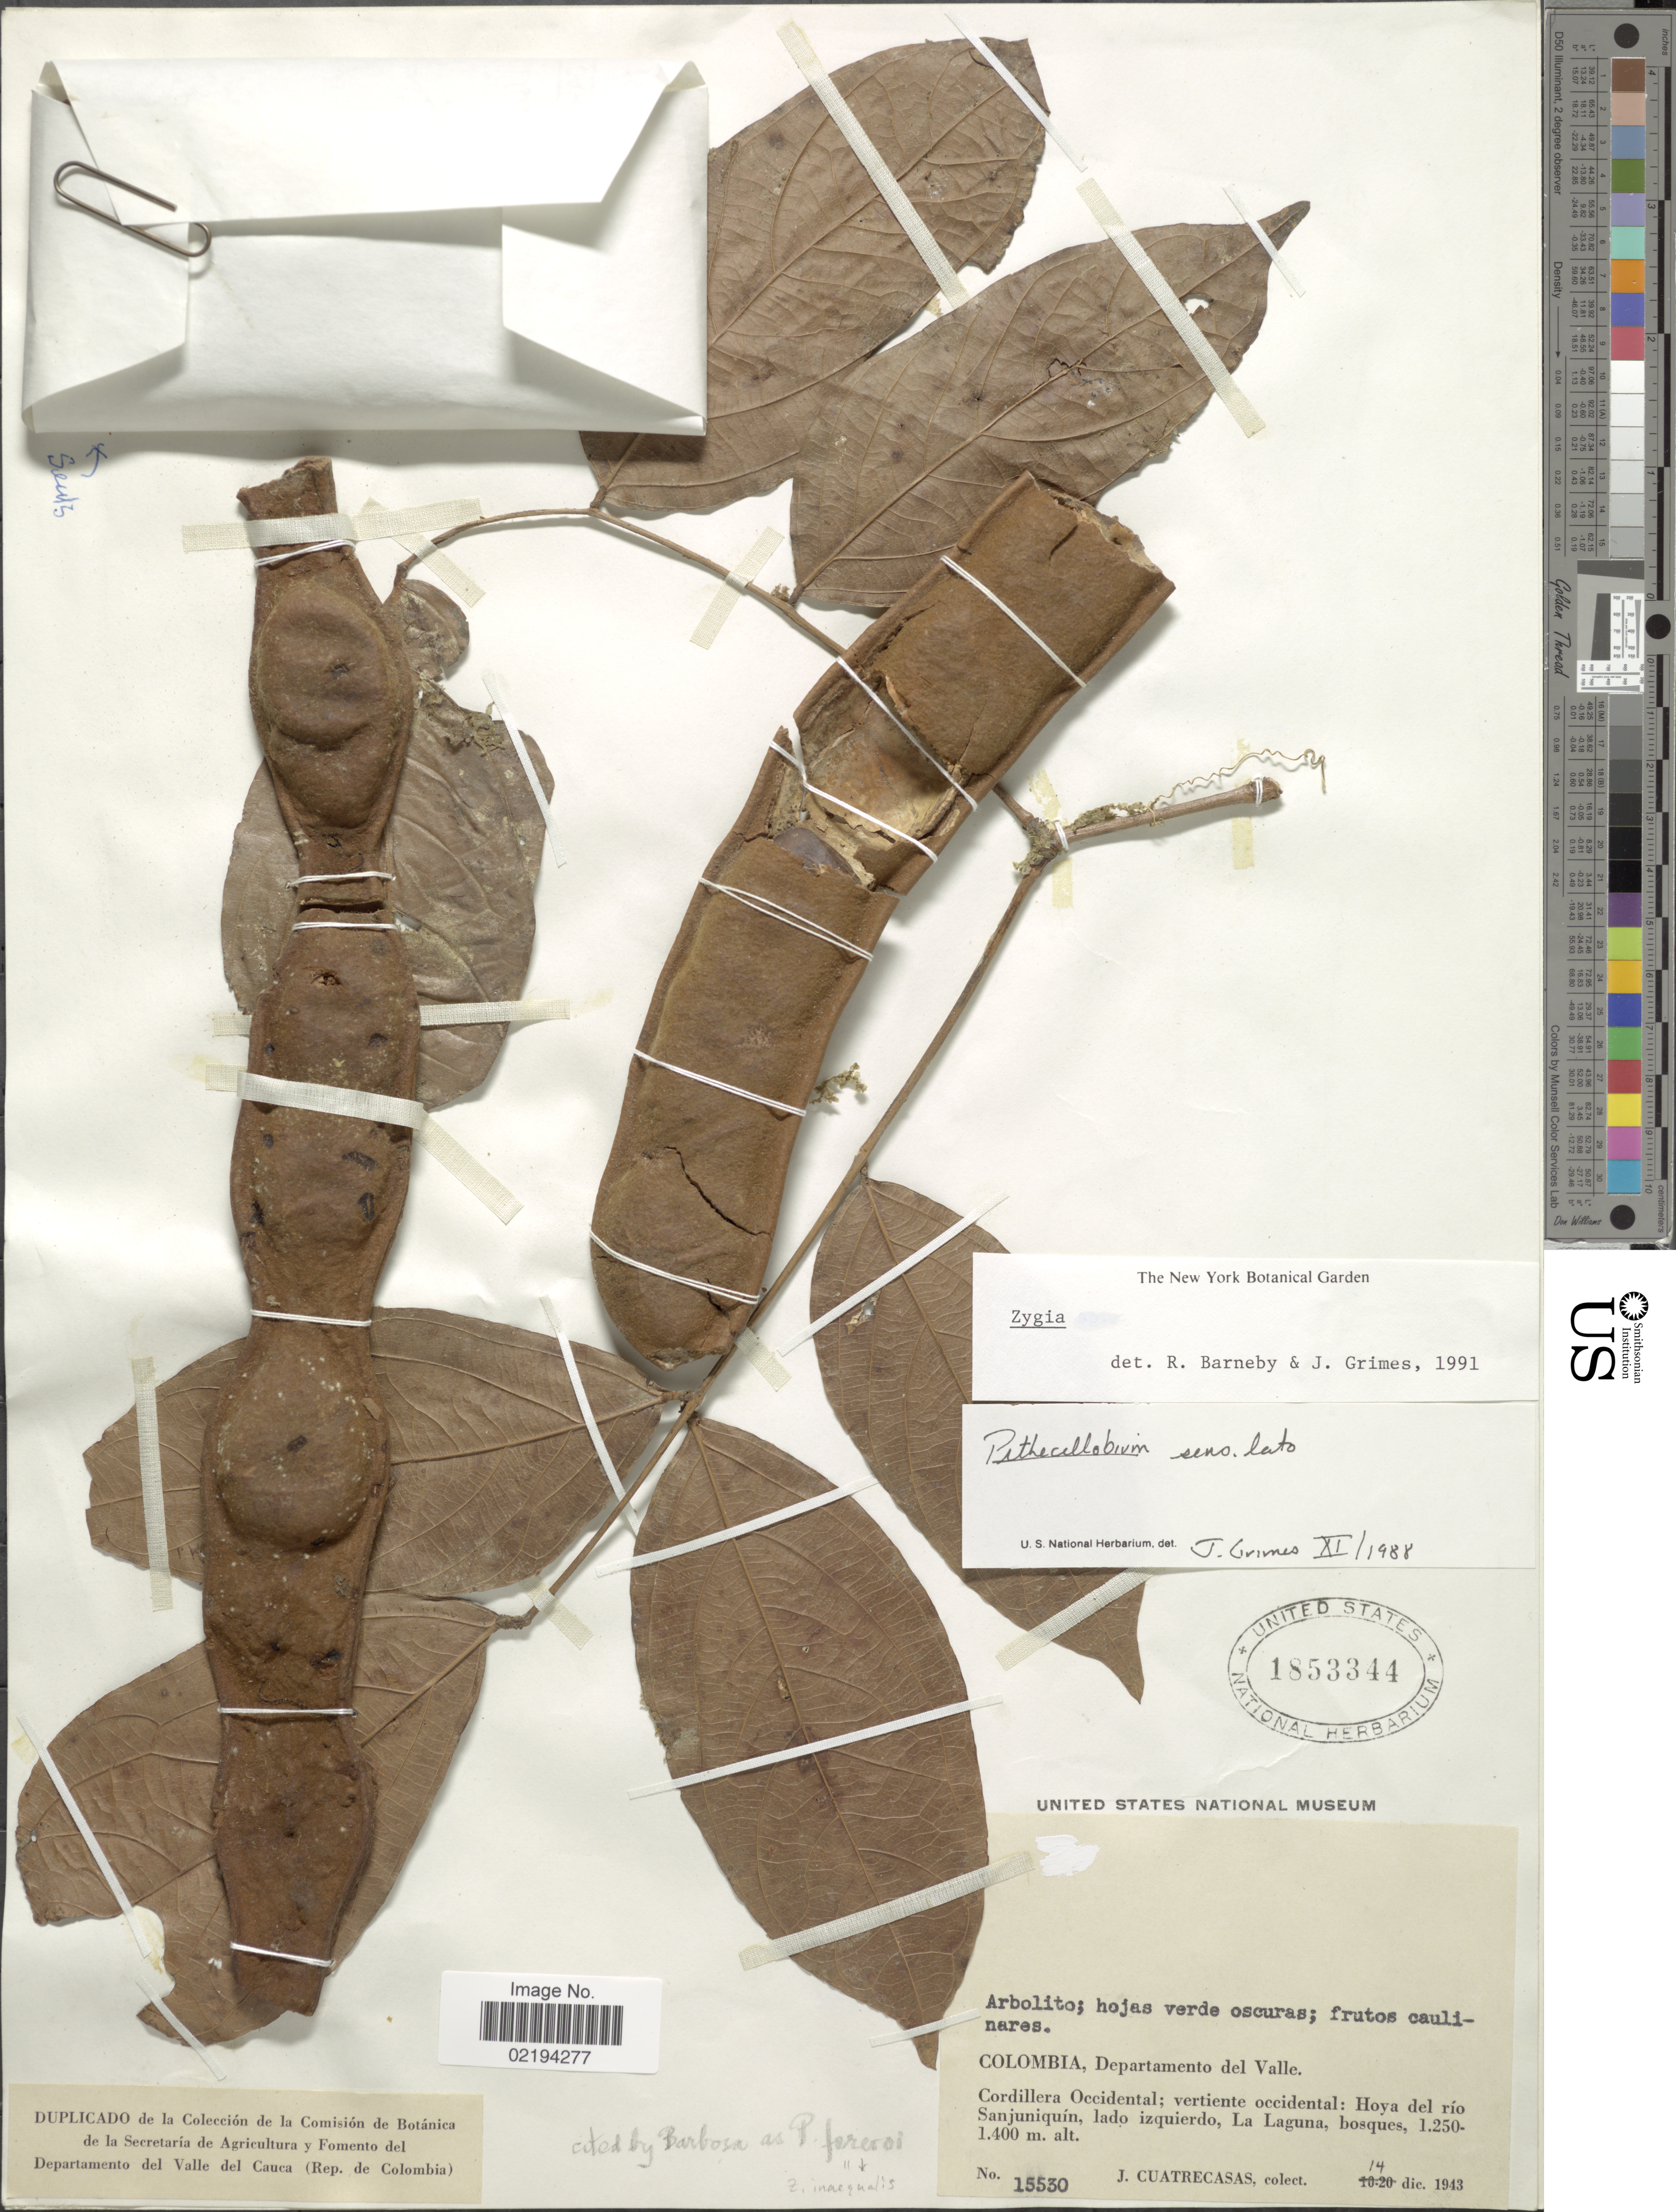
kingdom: Plantae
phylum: Tracheophyta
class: Magnoliopsida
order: Fabales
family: Fabaceae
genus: Zygia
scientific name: Zygia sp.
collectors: J. Cuatrecasas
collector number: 15530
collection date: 1943-12-14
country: Colombia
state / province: Valle del Cauca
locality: Valle, Cordillera Occidental; vertiente occidental: Hoya del rio Sanjuniquin, lado izquierdo, La Laguna.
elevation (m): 1250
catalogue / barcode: US 1853344